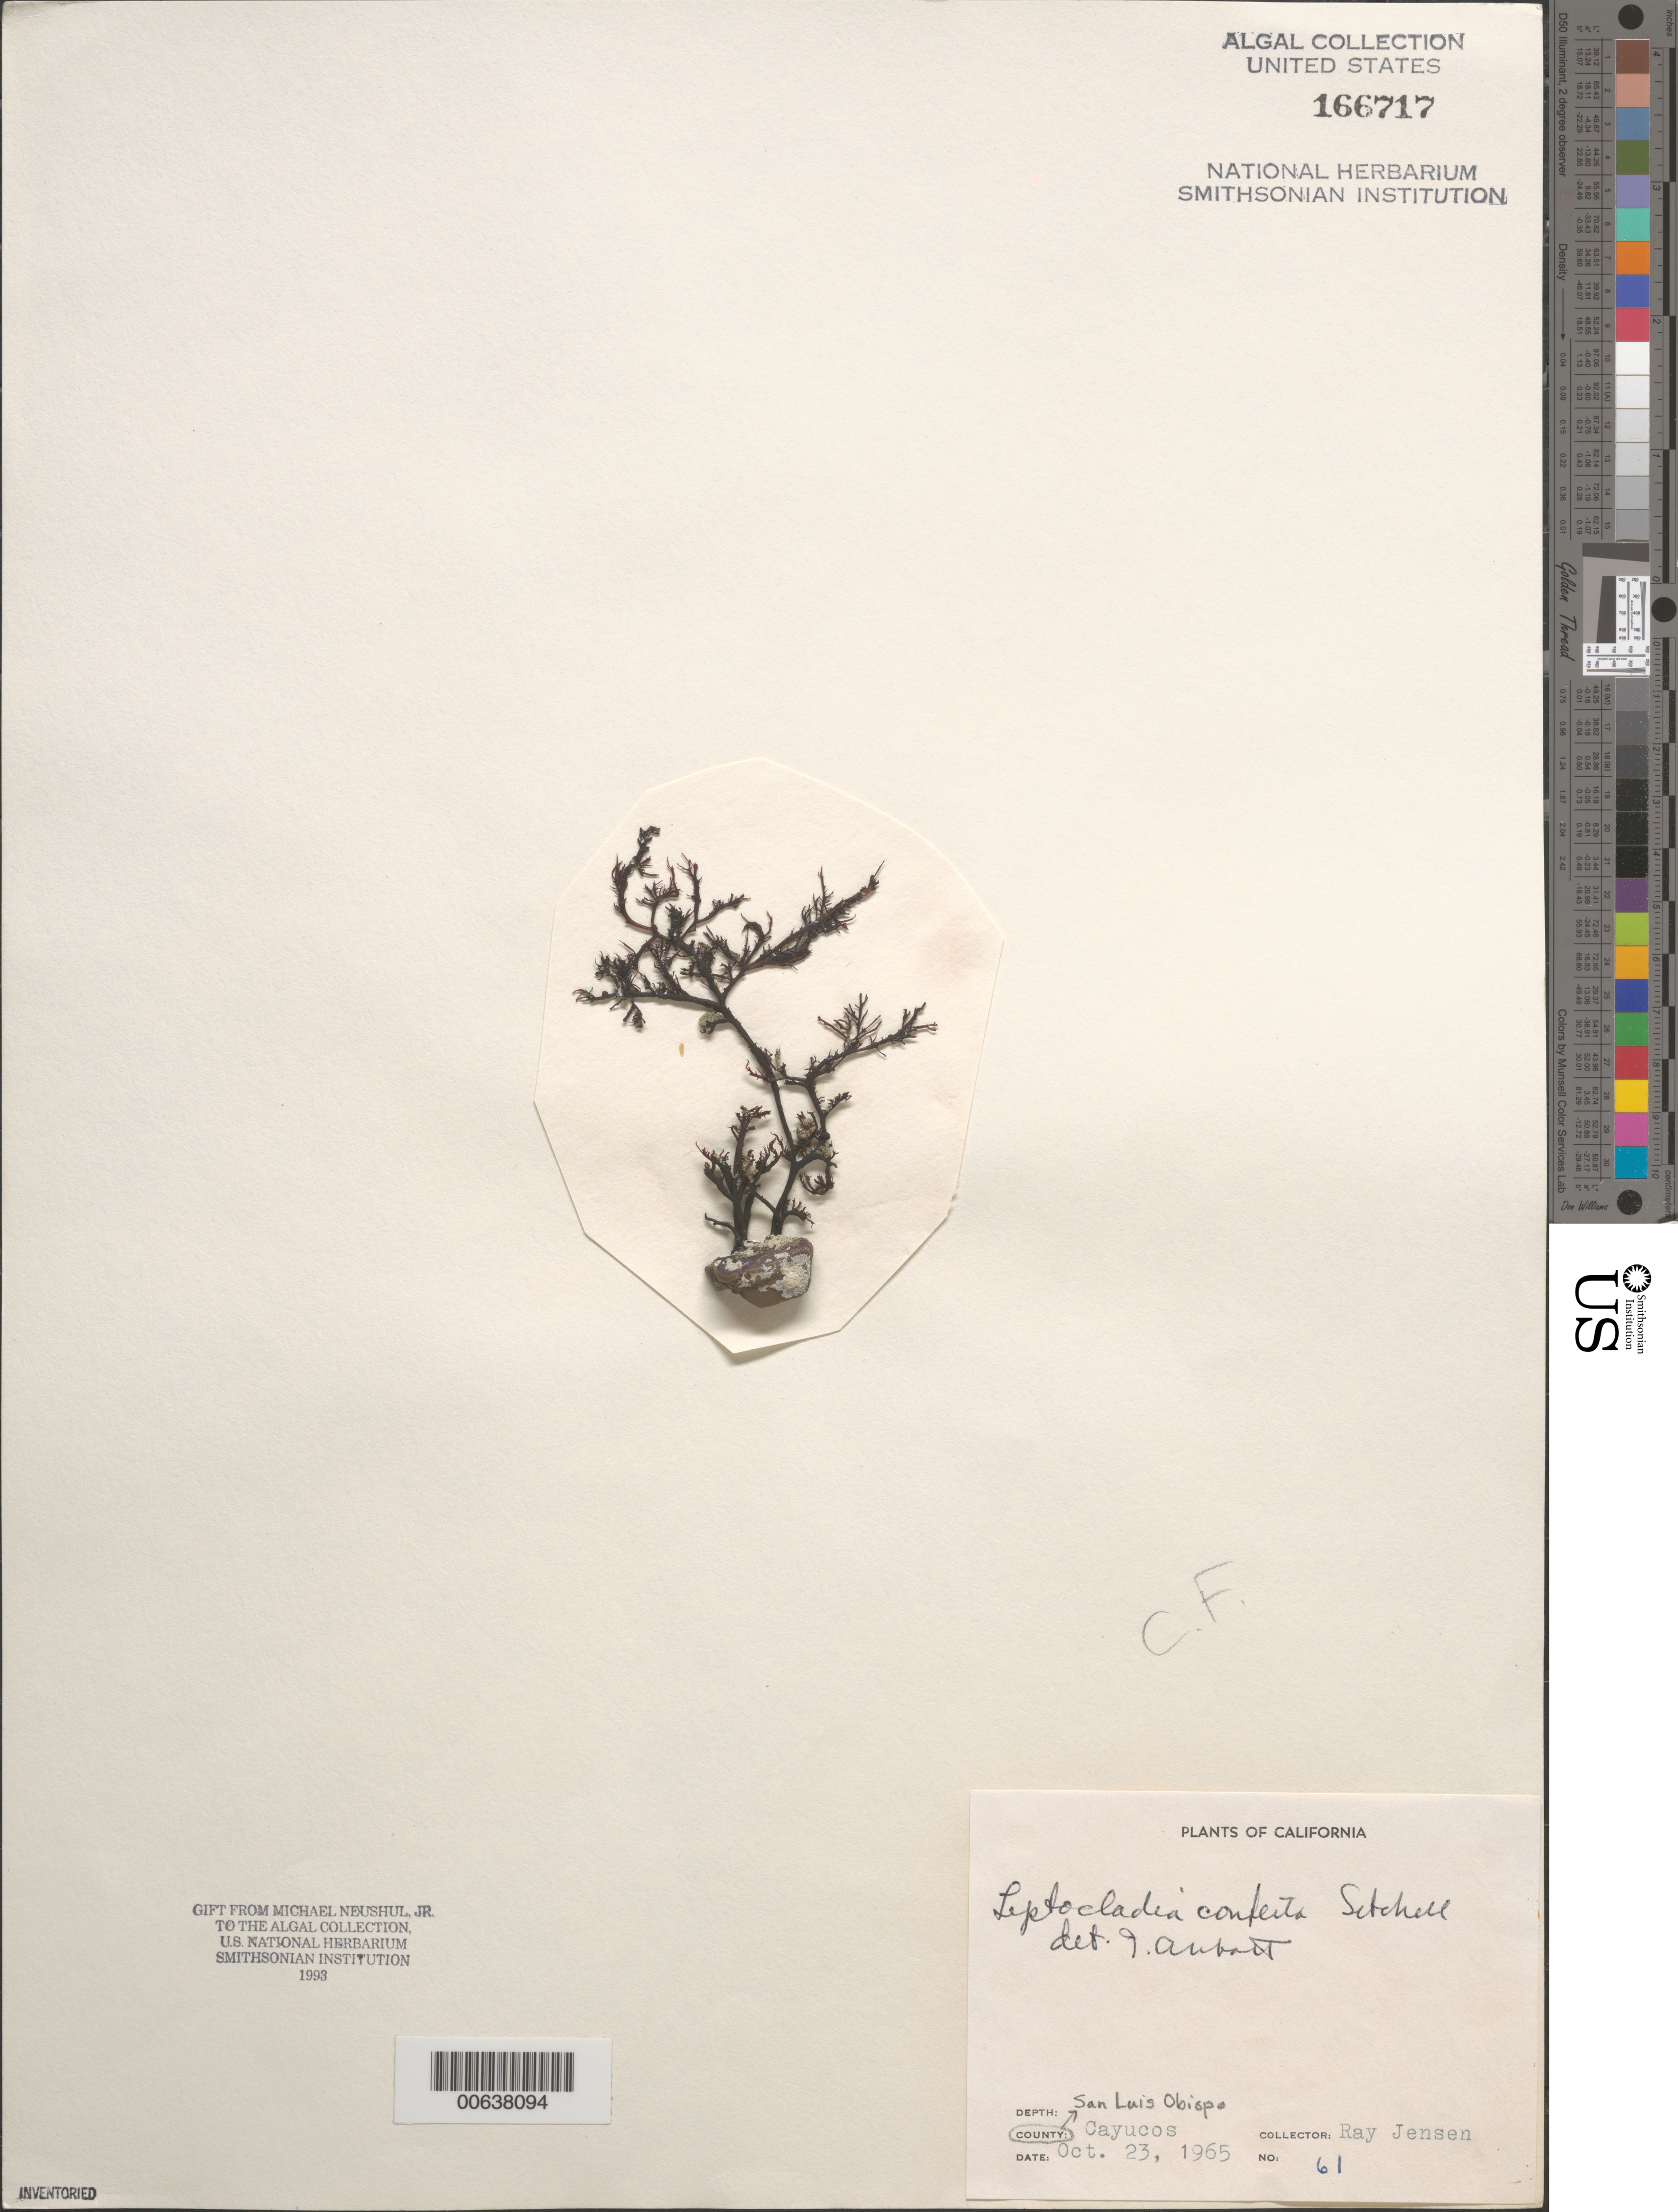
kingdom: Plantae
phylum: Rhodophyta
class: Florideophyceae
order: Gigartinales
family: Dumontiaceae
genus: Leptocladia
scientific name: Leptocladia conferta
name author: Setch.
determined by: Abbott, Isabella A.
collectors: R. Jensen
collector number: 61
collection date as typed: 23 Oct 1965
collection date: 1965-10-23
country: United States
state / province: California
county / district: San Luis Obispo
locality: Cayucos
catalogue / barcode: US 166717